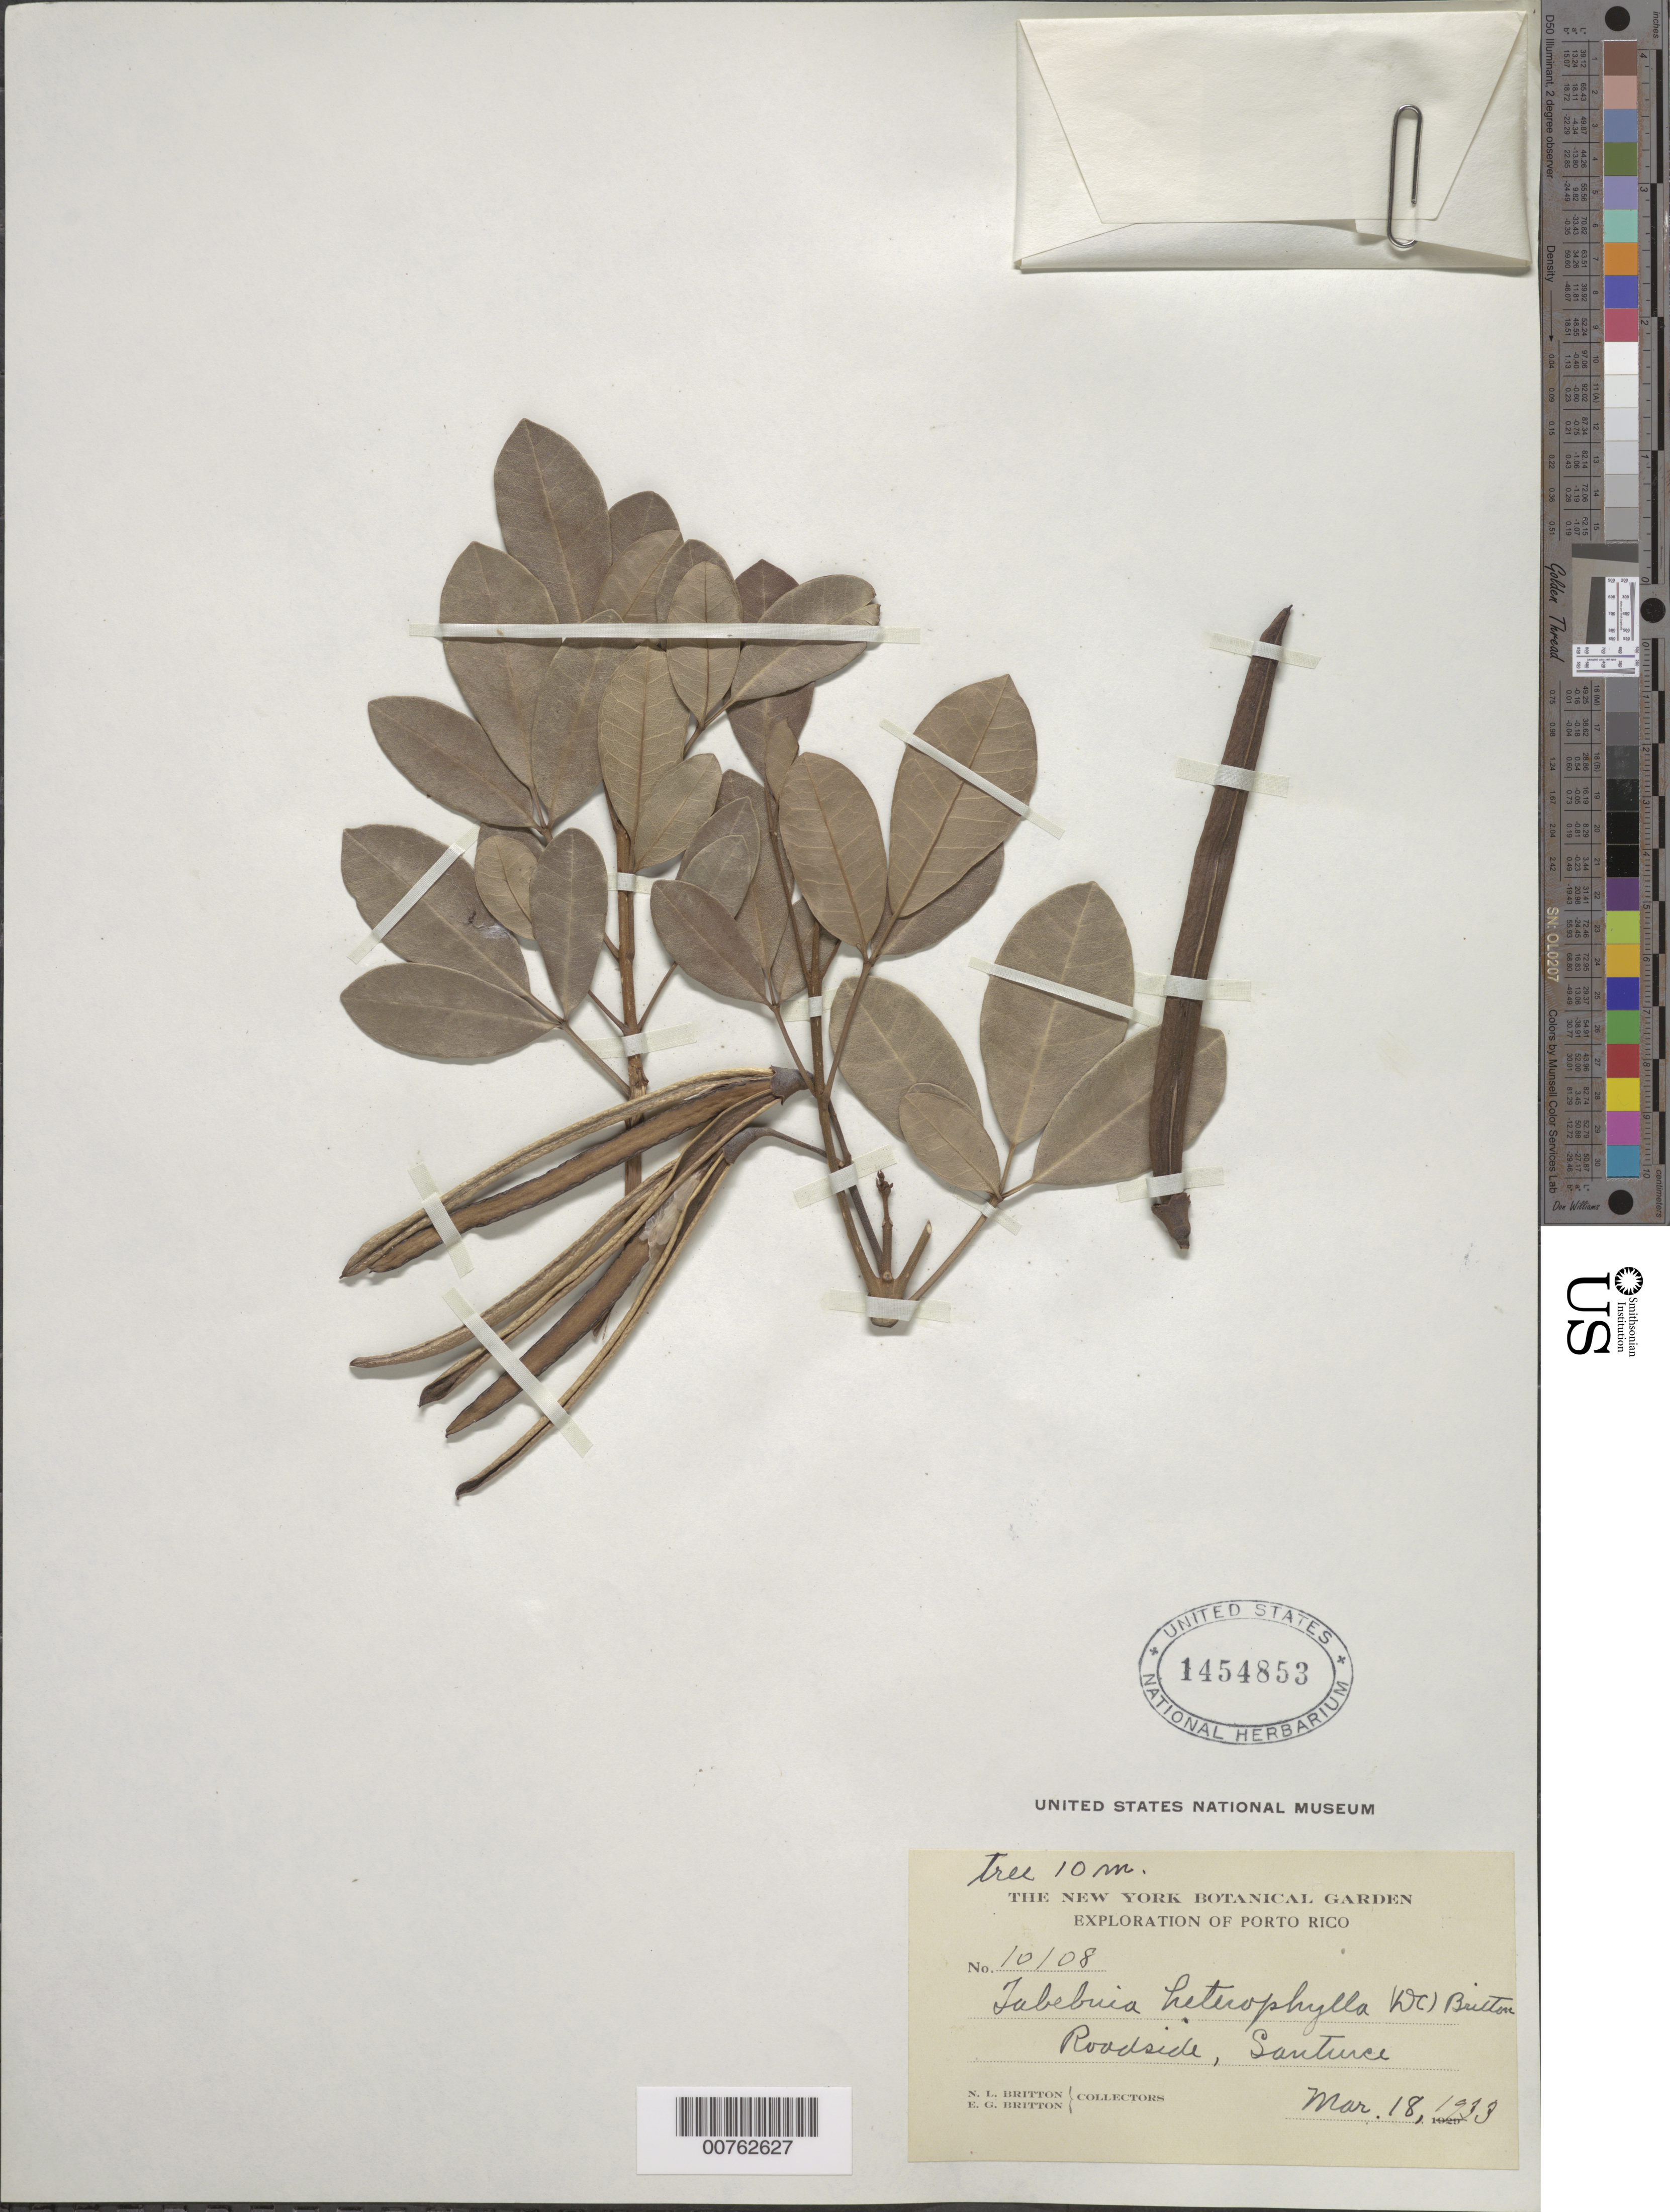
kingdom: Plantae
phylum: Tracheophyta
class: Magnoliopsida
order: Lamiales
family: Bignoniaceae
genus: Tabebuia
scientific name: Tabebuia heterophylla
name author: (DC.) Britton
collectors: N. Britton & E. G. Britton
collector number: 10108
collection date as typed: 18 Mar 1933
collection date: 1933-03-18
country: Puerto Rico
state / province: San Juan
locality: Santurce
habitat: Roadside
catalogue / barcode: US 1454853